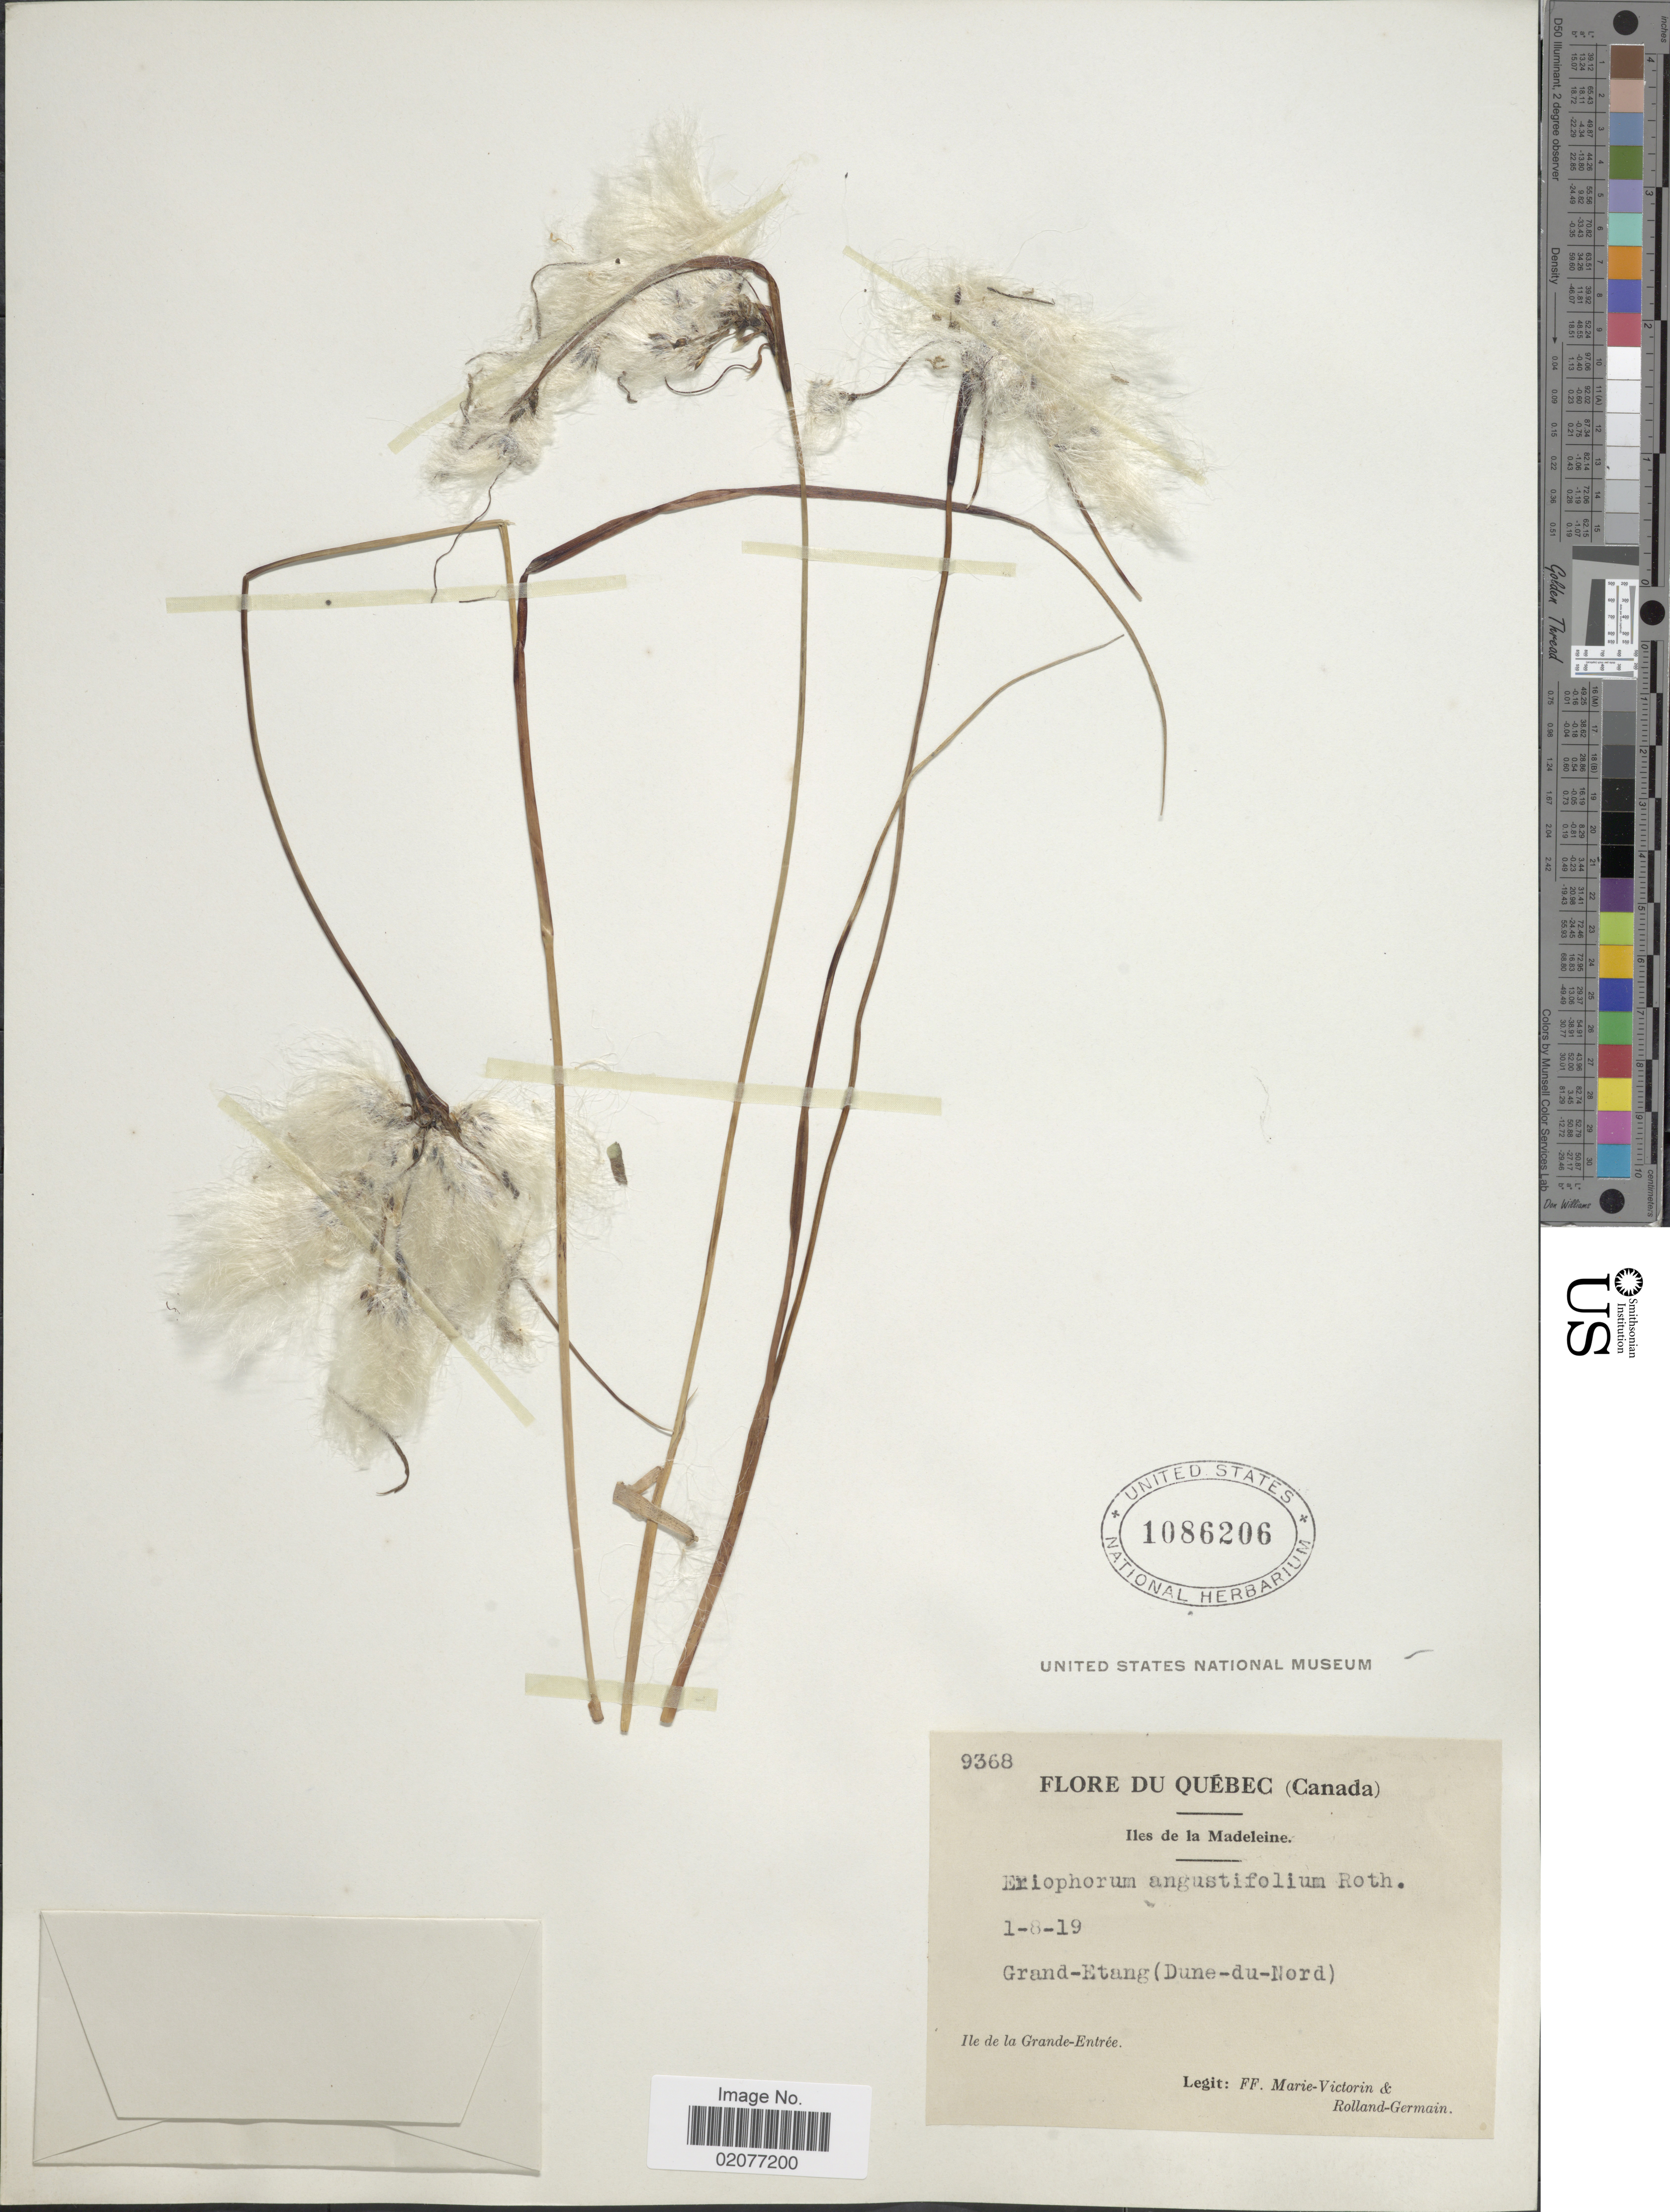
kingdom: Plantae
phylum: Tracheophyta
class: Liliopsida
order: Poales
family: Cyperaceae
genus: Eriophorum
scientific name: Eriophorum angustifolium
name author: Honck.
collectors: F. Marie-Victorin & Rolland-Germain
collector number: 9368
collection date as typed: Transcribed d/m/y: 1/6/19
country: Canada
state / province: Quebec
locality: Quebec (Canada), Iles de la Madeleine, Grand-Etang (Dune-du-Nord). Ile de la Grande-Entrie.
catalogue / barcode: US 1086206